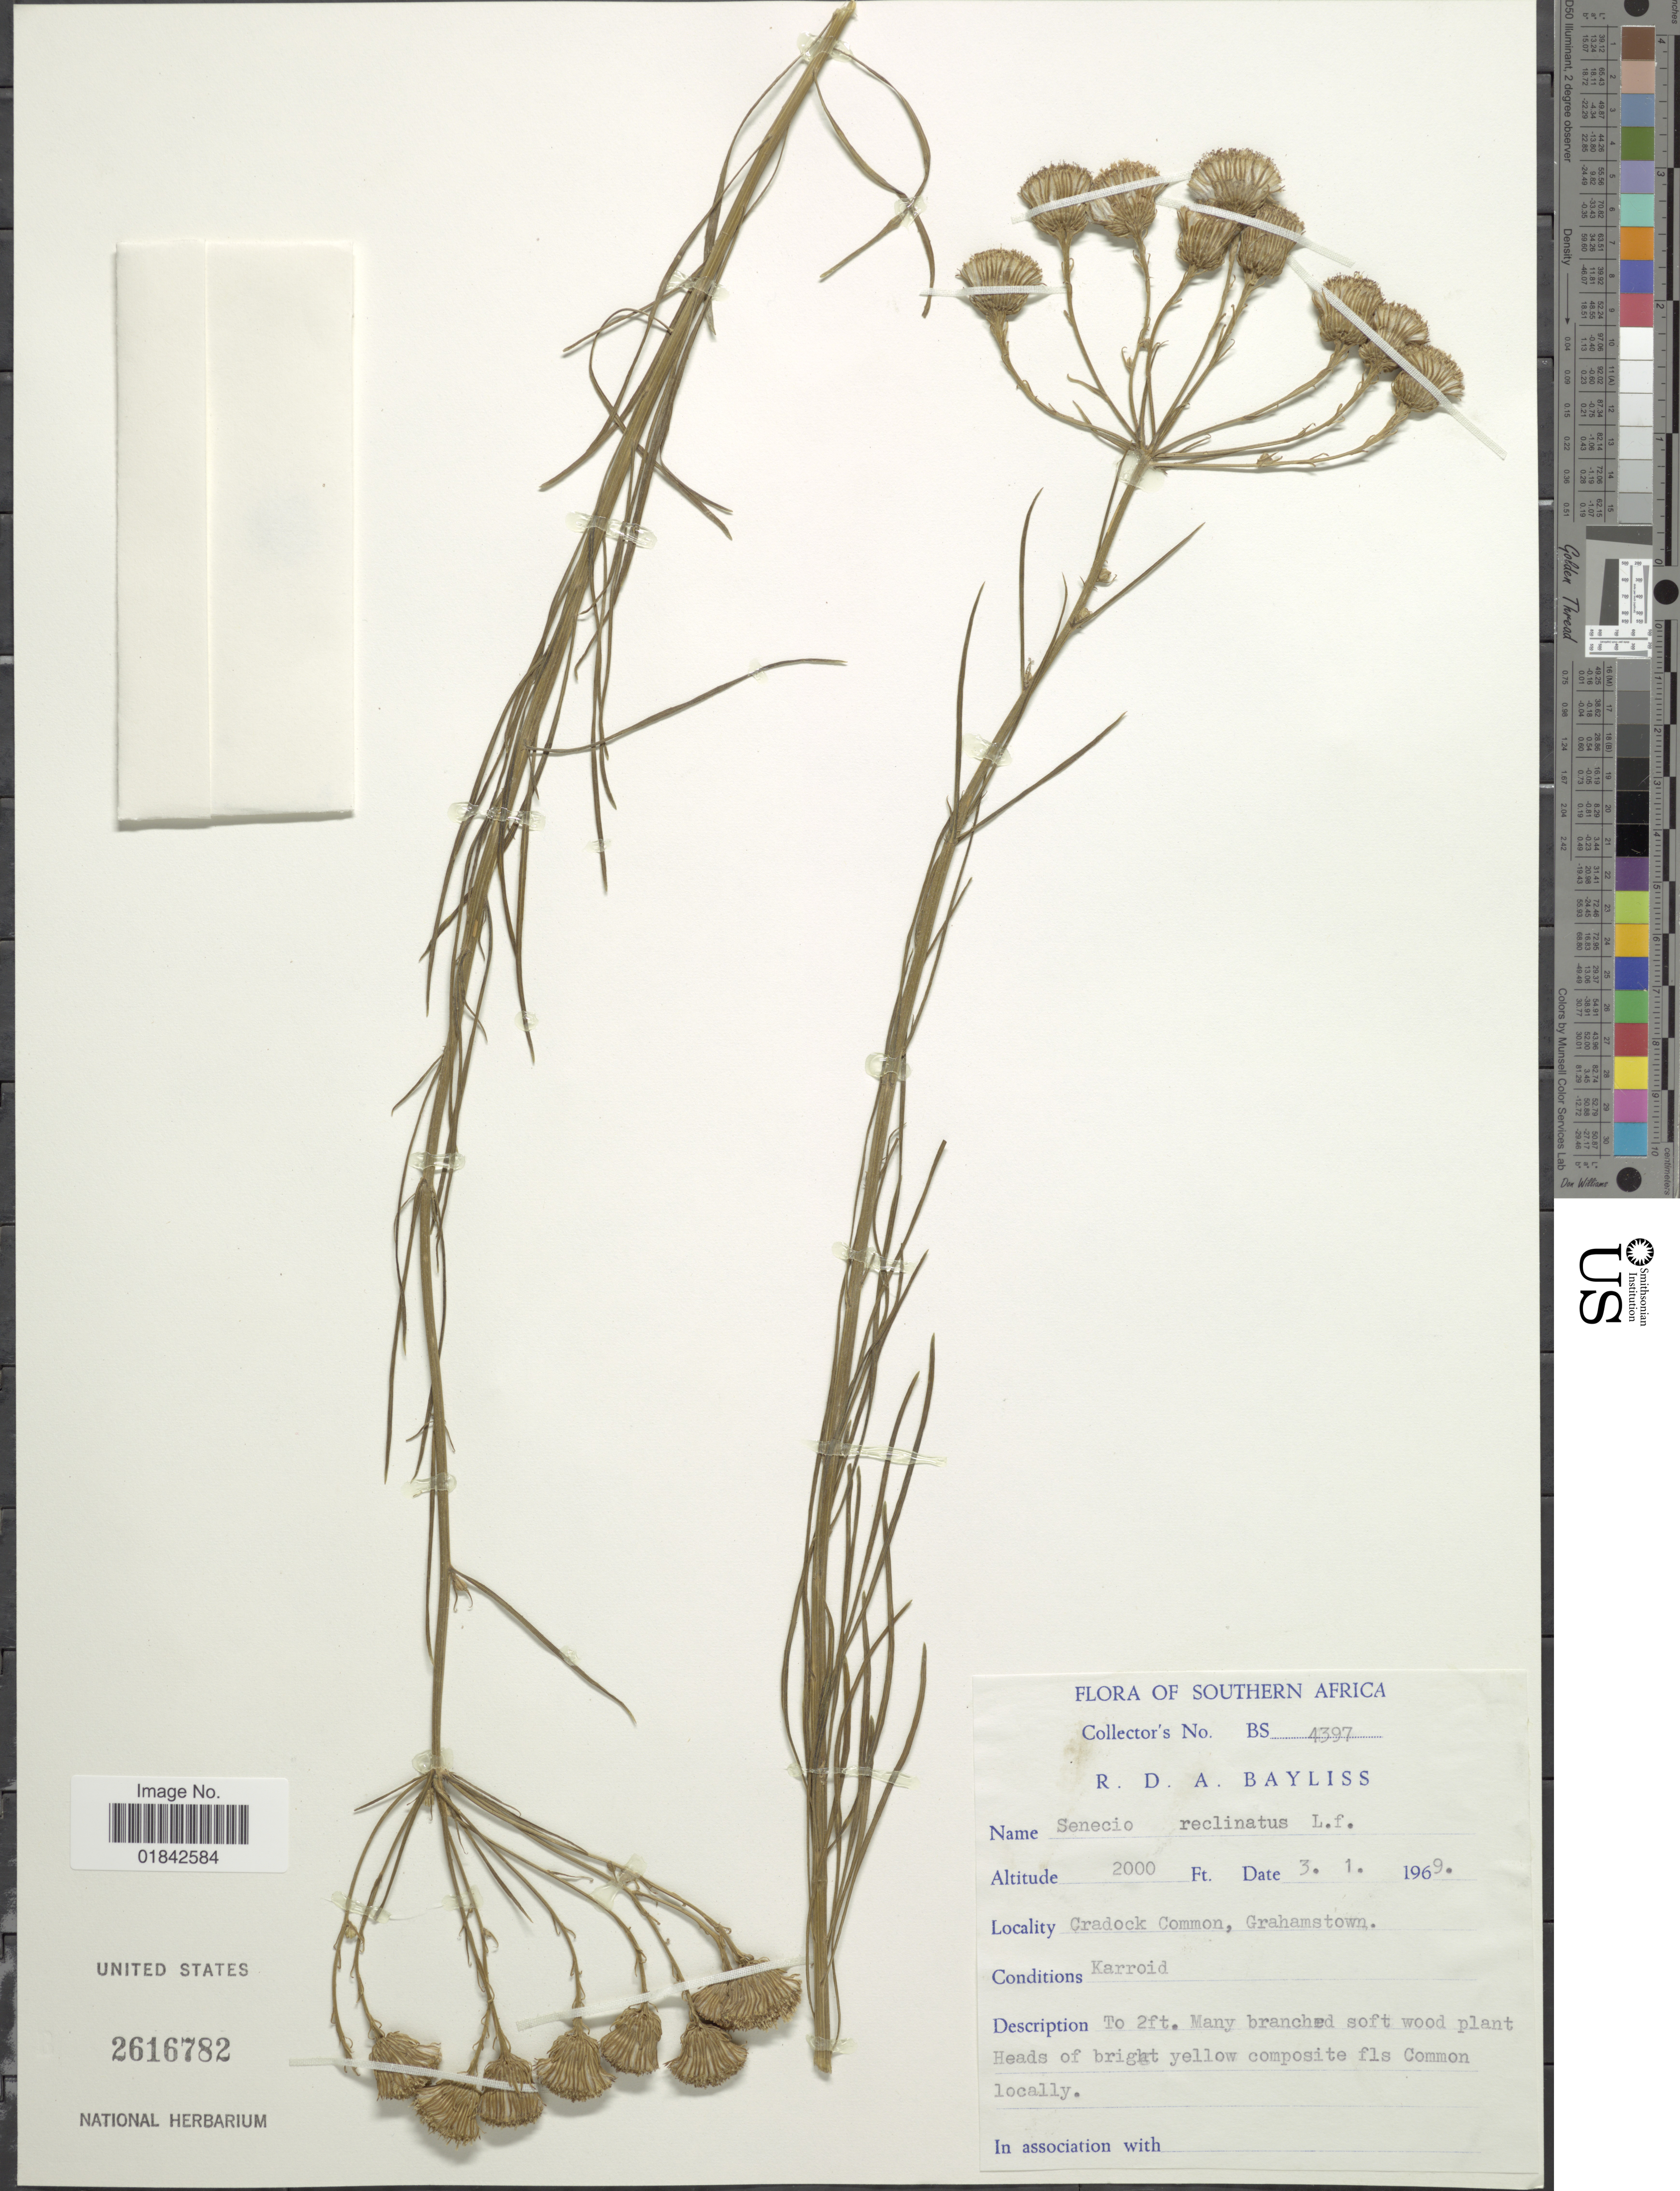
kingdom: Plantae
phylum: Tracheophyta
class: Magnoliopsida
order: Asterales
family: Asteraceae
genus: Senecio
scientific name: Senecio reclinatus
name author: L. f.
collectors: R. Bayliss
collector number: BS4397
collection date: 1969-01-03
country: South Africa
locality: Gradock common, Grahamstown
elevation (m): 610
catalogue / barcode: US 2616782